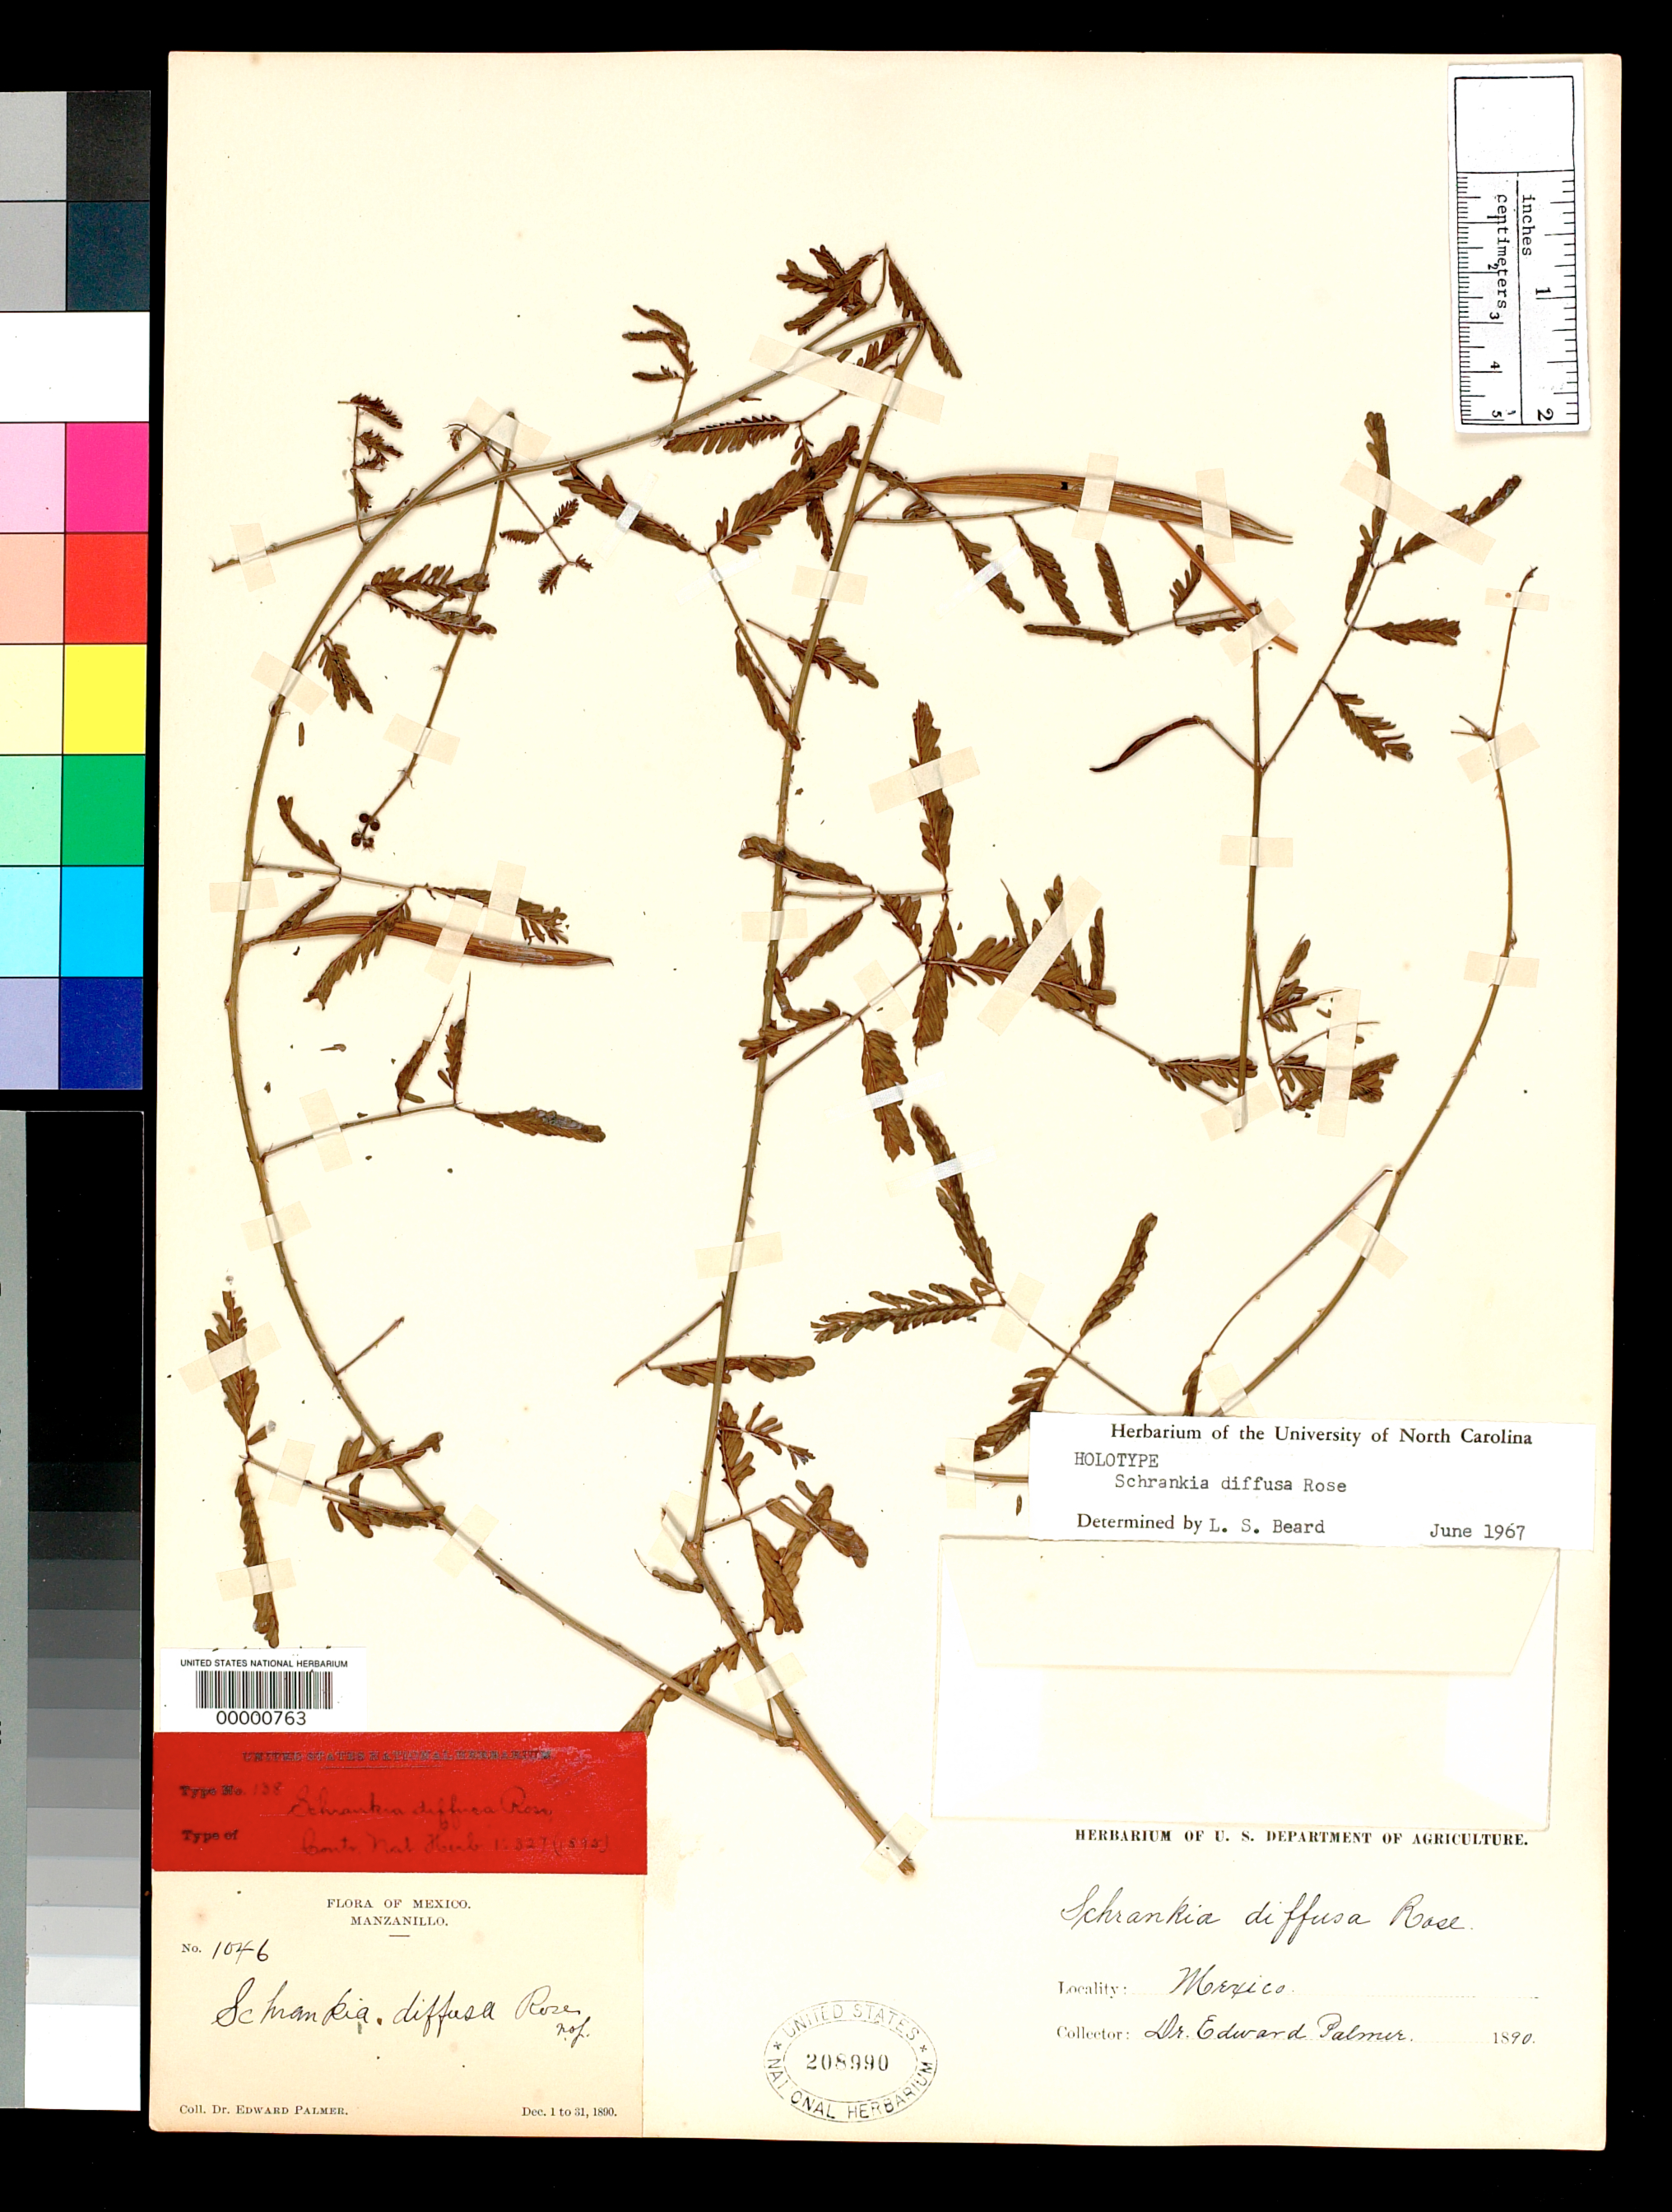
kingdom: Plantae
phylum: Tracheophyta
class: Magnoliopsida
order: Fabales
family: Fabaceae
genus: Schrankia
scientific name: Schrankia diffusa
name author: Rose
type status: Holotype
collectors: E. Palmer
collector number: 1046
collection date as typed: Dec 1890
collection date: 1890-12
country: Mexico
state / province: Colima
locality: Manzanillo.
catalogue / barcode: US 208990